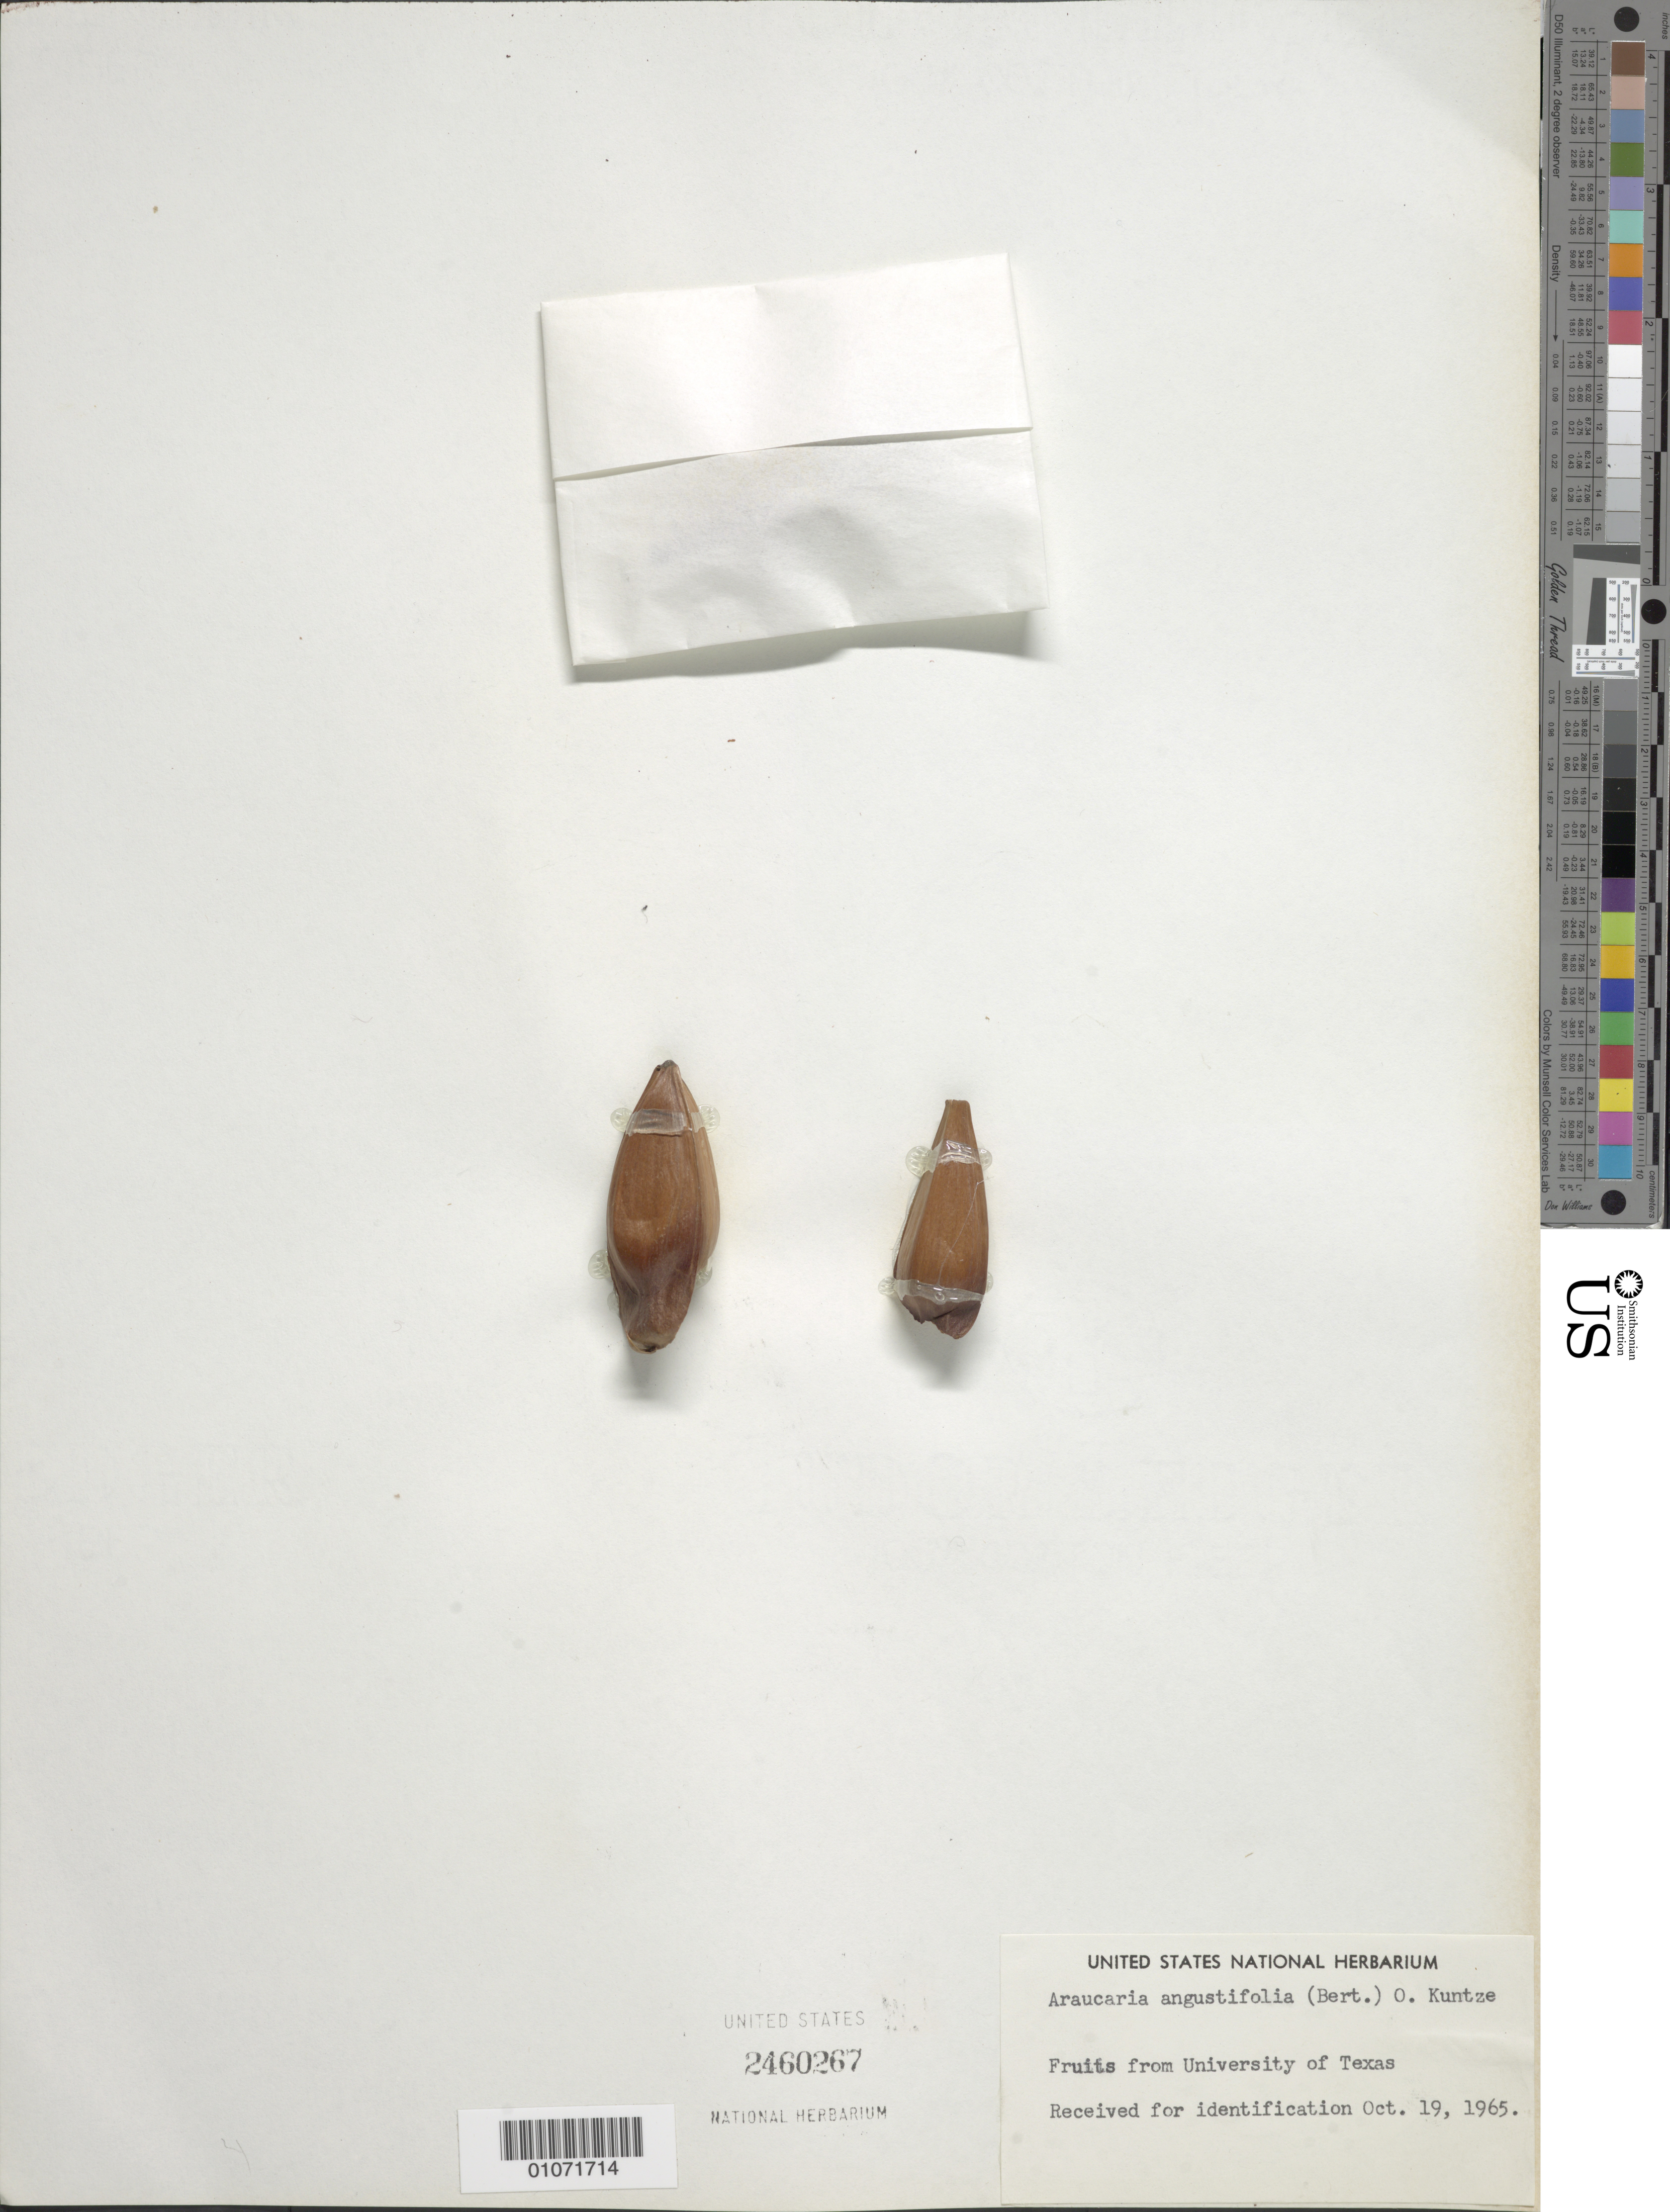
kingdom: Plantae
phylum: Tracheophyta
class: Pinopsida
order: Pinales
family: Araucariaceae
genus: Araucaria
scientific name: Araucaria angustifolia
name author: (Bertol.) Kuntze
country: United States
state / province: Texas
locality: University of Texas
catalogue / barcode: US 2460267